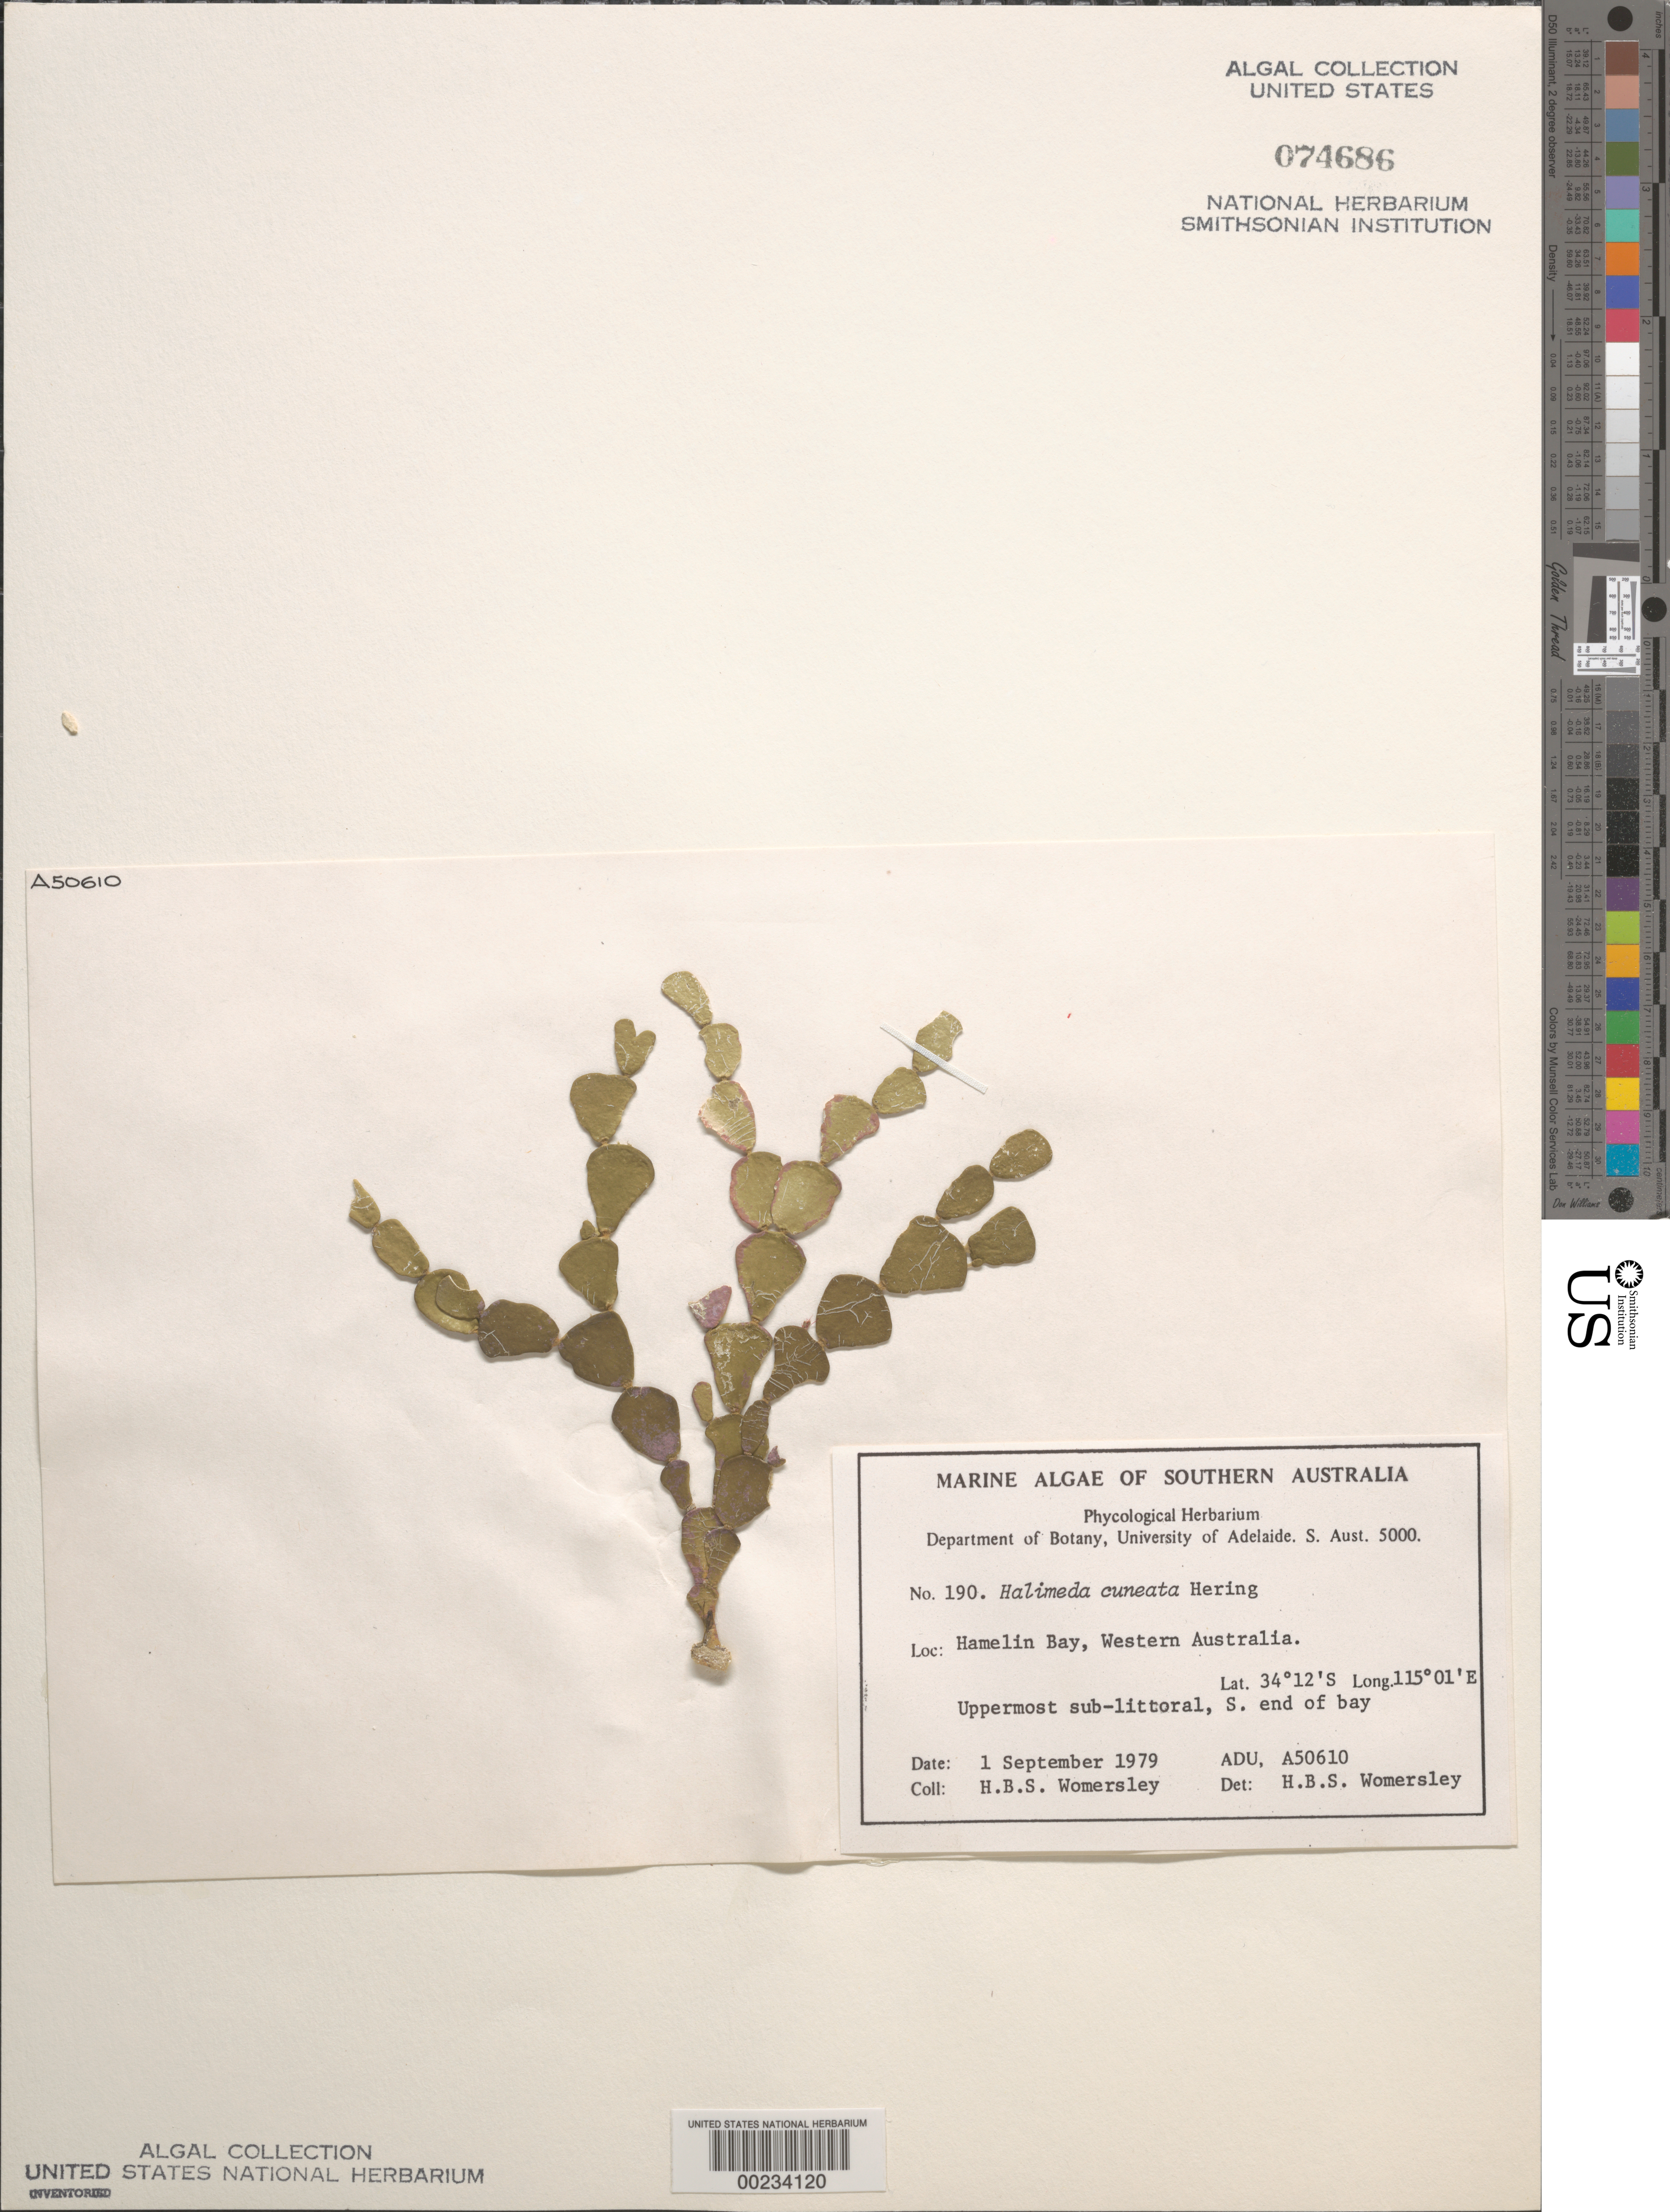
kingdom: Plantae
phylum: Chlorophyta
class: Ulvophyceae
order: Bryopsidales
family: Halimedaceae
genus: Halimeda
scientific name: Halimeda cuneata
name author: Hering in Krauss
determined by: Womersley, H. B. S.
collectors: H. B. S. Womersley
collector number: ADU A50610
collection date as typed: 01 Sep 1979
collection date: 1979-09-01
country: Australia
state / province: Western Australia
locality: Hamelin Bay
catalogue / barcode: US 74686